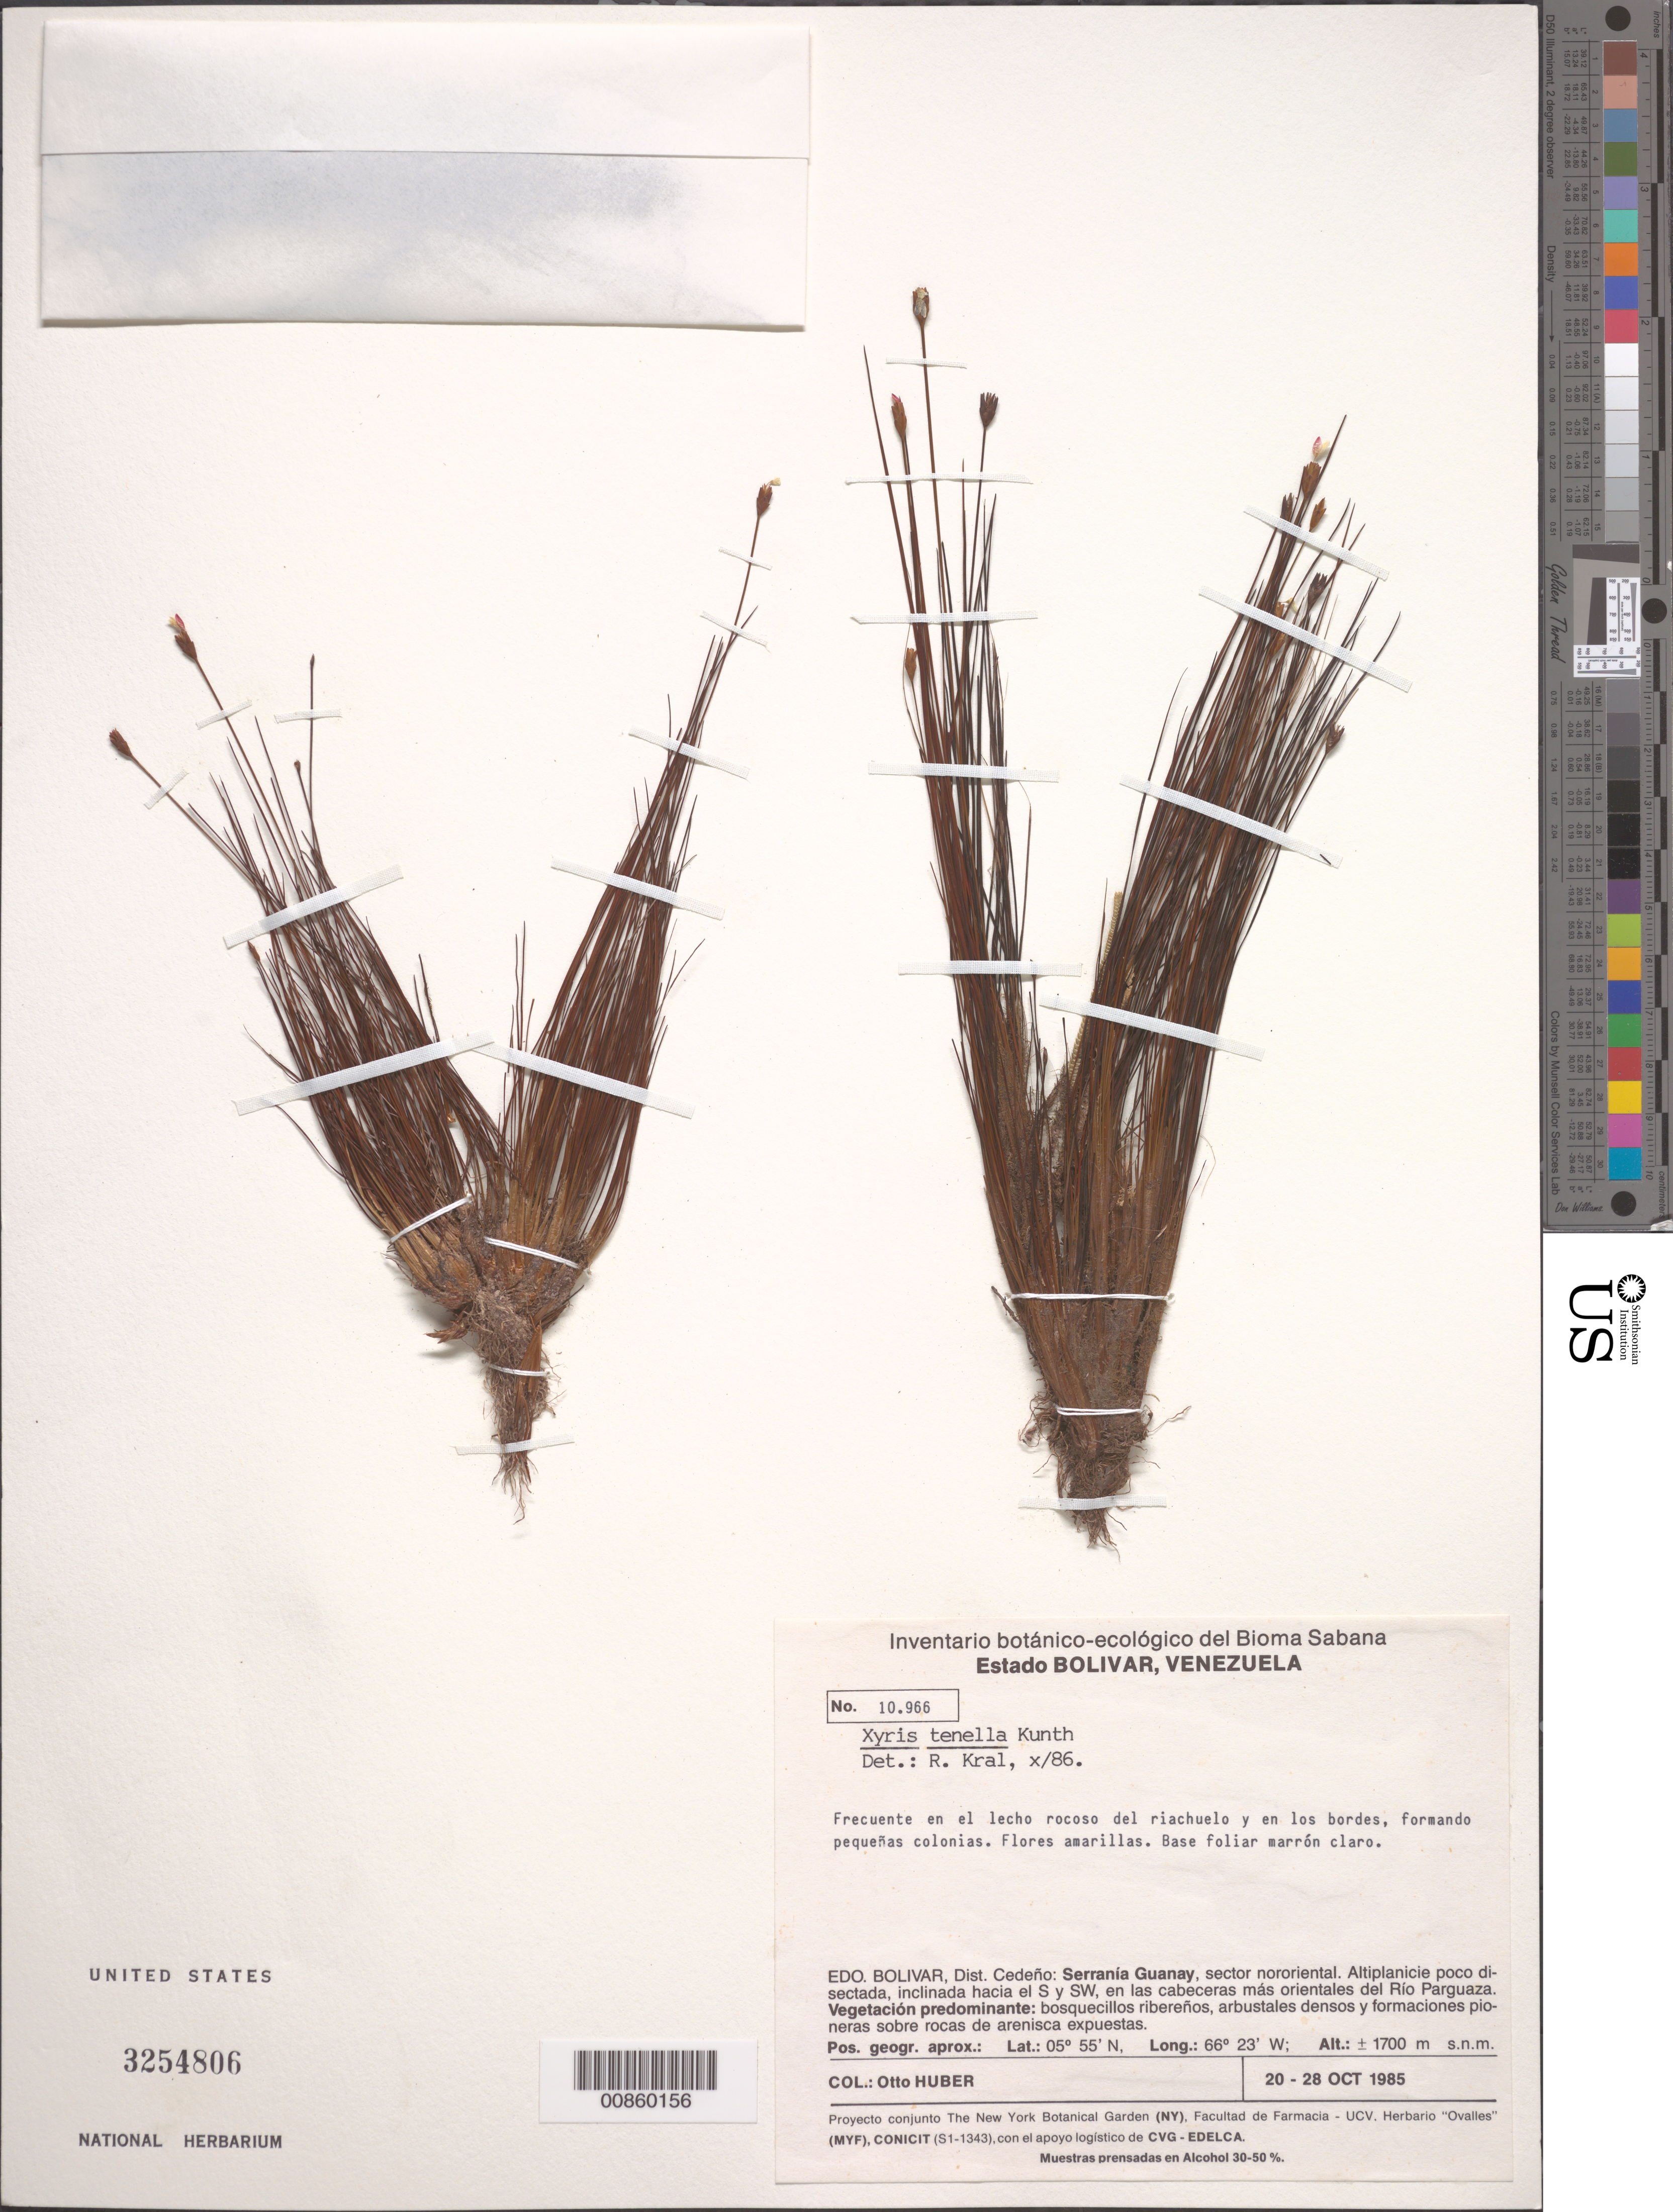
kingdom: Plantae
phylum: Tracheophyta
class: Liliopsida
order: Poales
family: Xyridaceae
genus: Xyris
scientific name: Xyris tenella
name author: Kunth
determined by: Kral, Robert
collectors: O. Huber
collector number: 10966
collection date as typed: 20-Oct-85 to 28-Oct-85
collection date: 1985-10-20/1985-10-28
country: Venezuela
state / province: Bolívar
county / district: Cedeño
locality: Serrania Guanay, sector nororientales; en las cabeceras más orientales del Río Parguaza.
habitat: Altiplanicie poco disectada, inclinada hacia el S y SW. Vegetación predominante bosquecillos ribereños, arbustales densos y formaciones (con't.)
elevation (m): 1700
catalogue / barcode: US 3254806